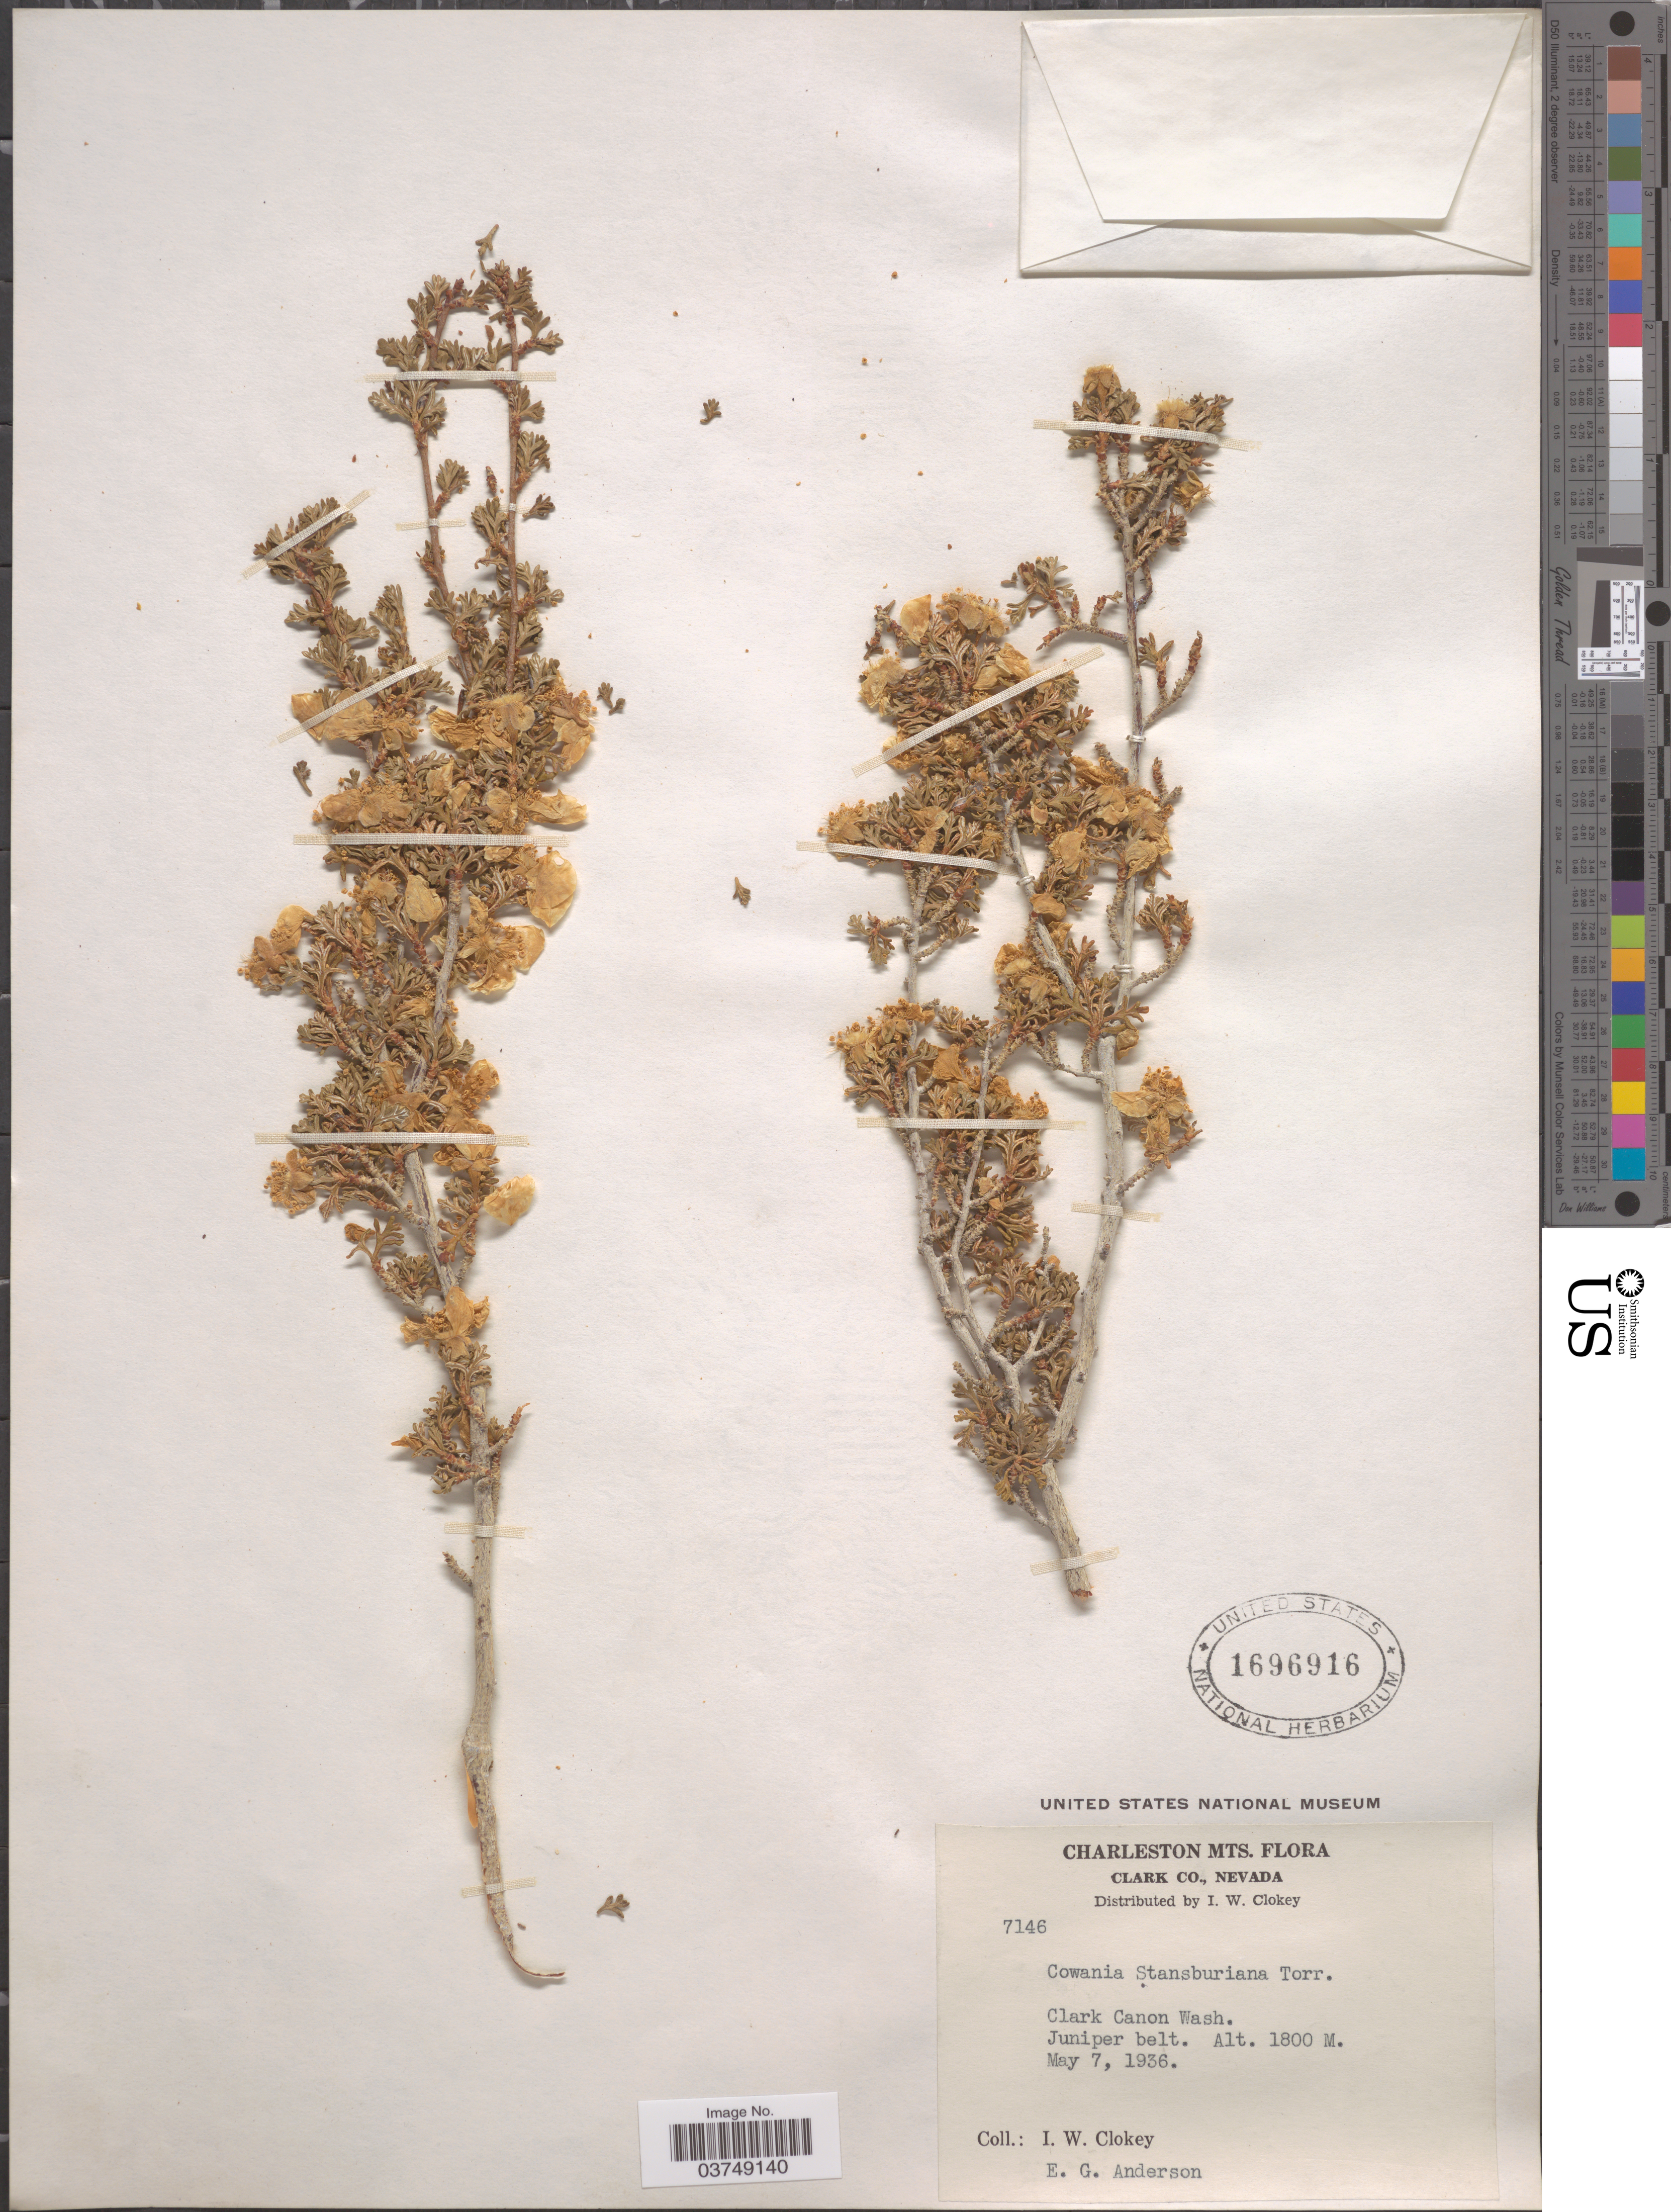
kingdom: Plantae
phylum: Tracheophyta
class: Magnoliopsida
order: Rosales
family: Rosaceae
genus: Purshia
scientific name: Purshia stansburyana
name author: (Torr.) Henrickson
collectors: I. W. Clokey & E. G. Anderson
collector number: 7146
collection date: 1936-05-07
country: United States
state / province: Nevada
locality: Charleston Mts. Clark Co. Clark Canon Wash. Juniper belt.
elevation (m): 1800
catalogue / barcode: US 1696916